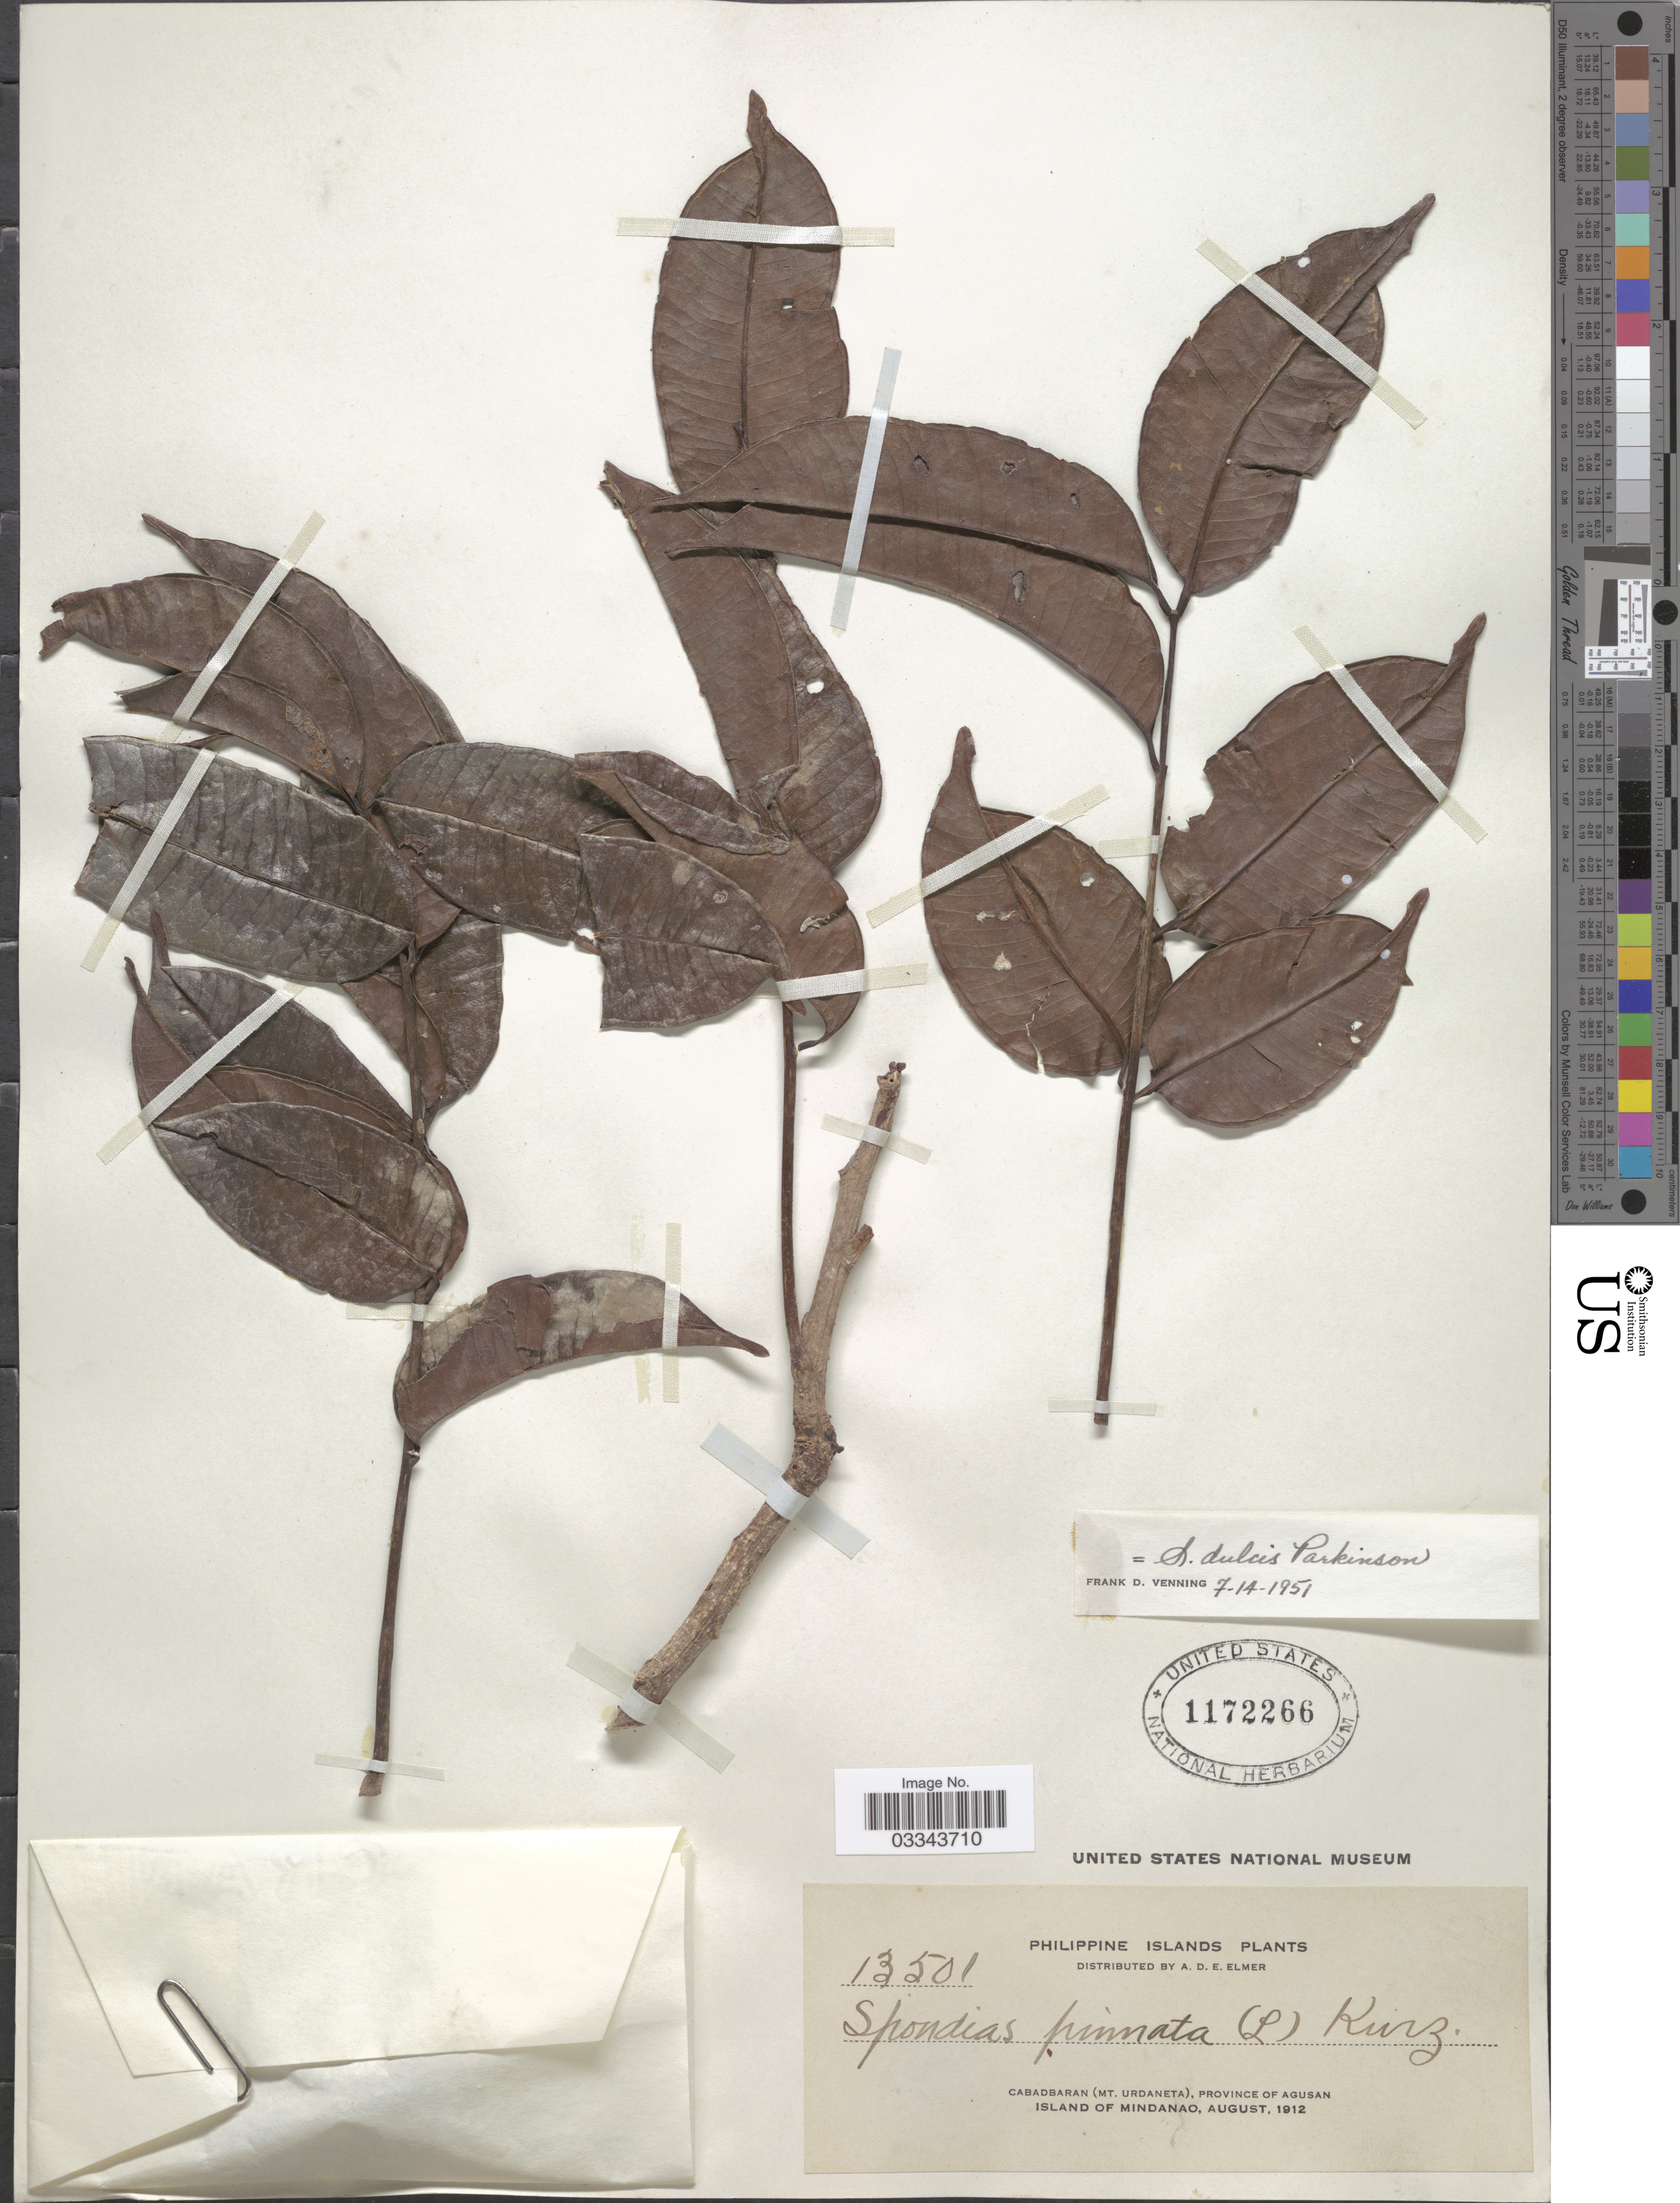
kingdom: Plantae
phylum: Tracheophyta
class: Magnoliopsida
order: Sapindales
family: Anacardiaceae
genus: Spondias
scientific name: Spondias dulcis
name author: Parkinson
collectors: A. D. E. Elmer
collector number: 13501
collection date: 1912-08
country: Philippines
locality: Philippine Islands. Cabadbaran (Mt. Urdaneta), Province of Agusan. Island of Mindanao.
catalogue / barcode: US 1172266